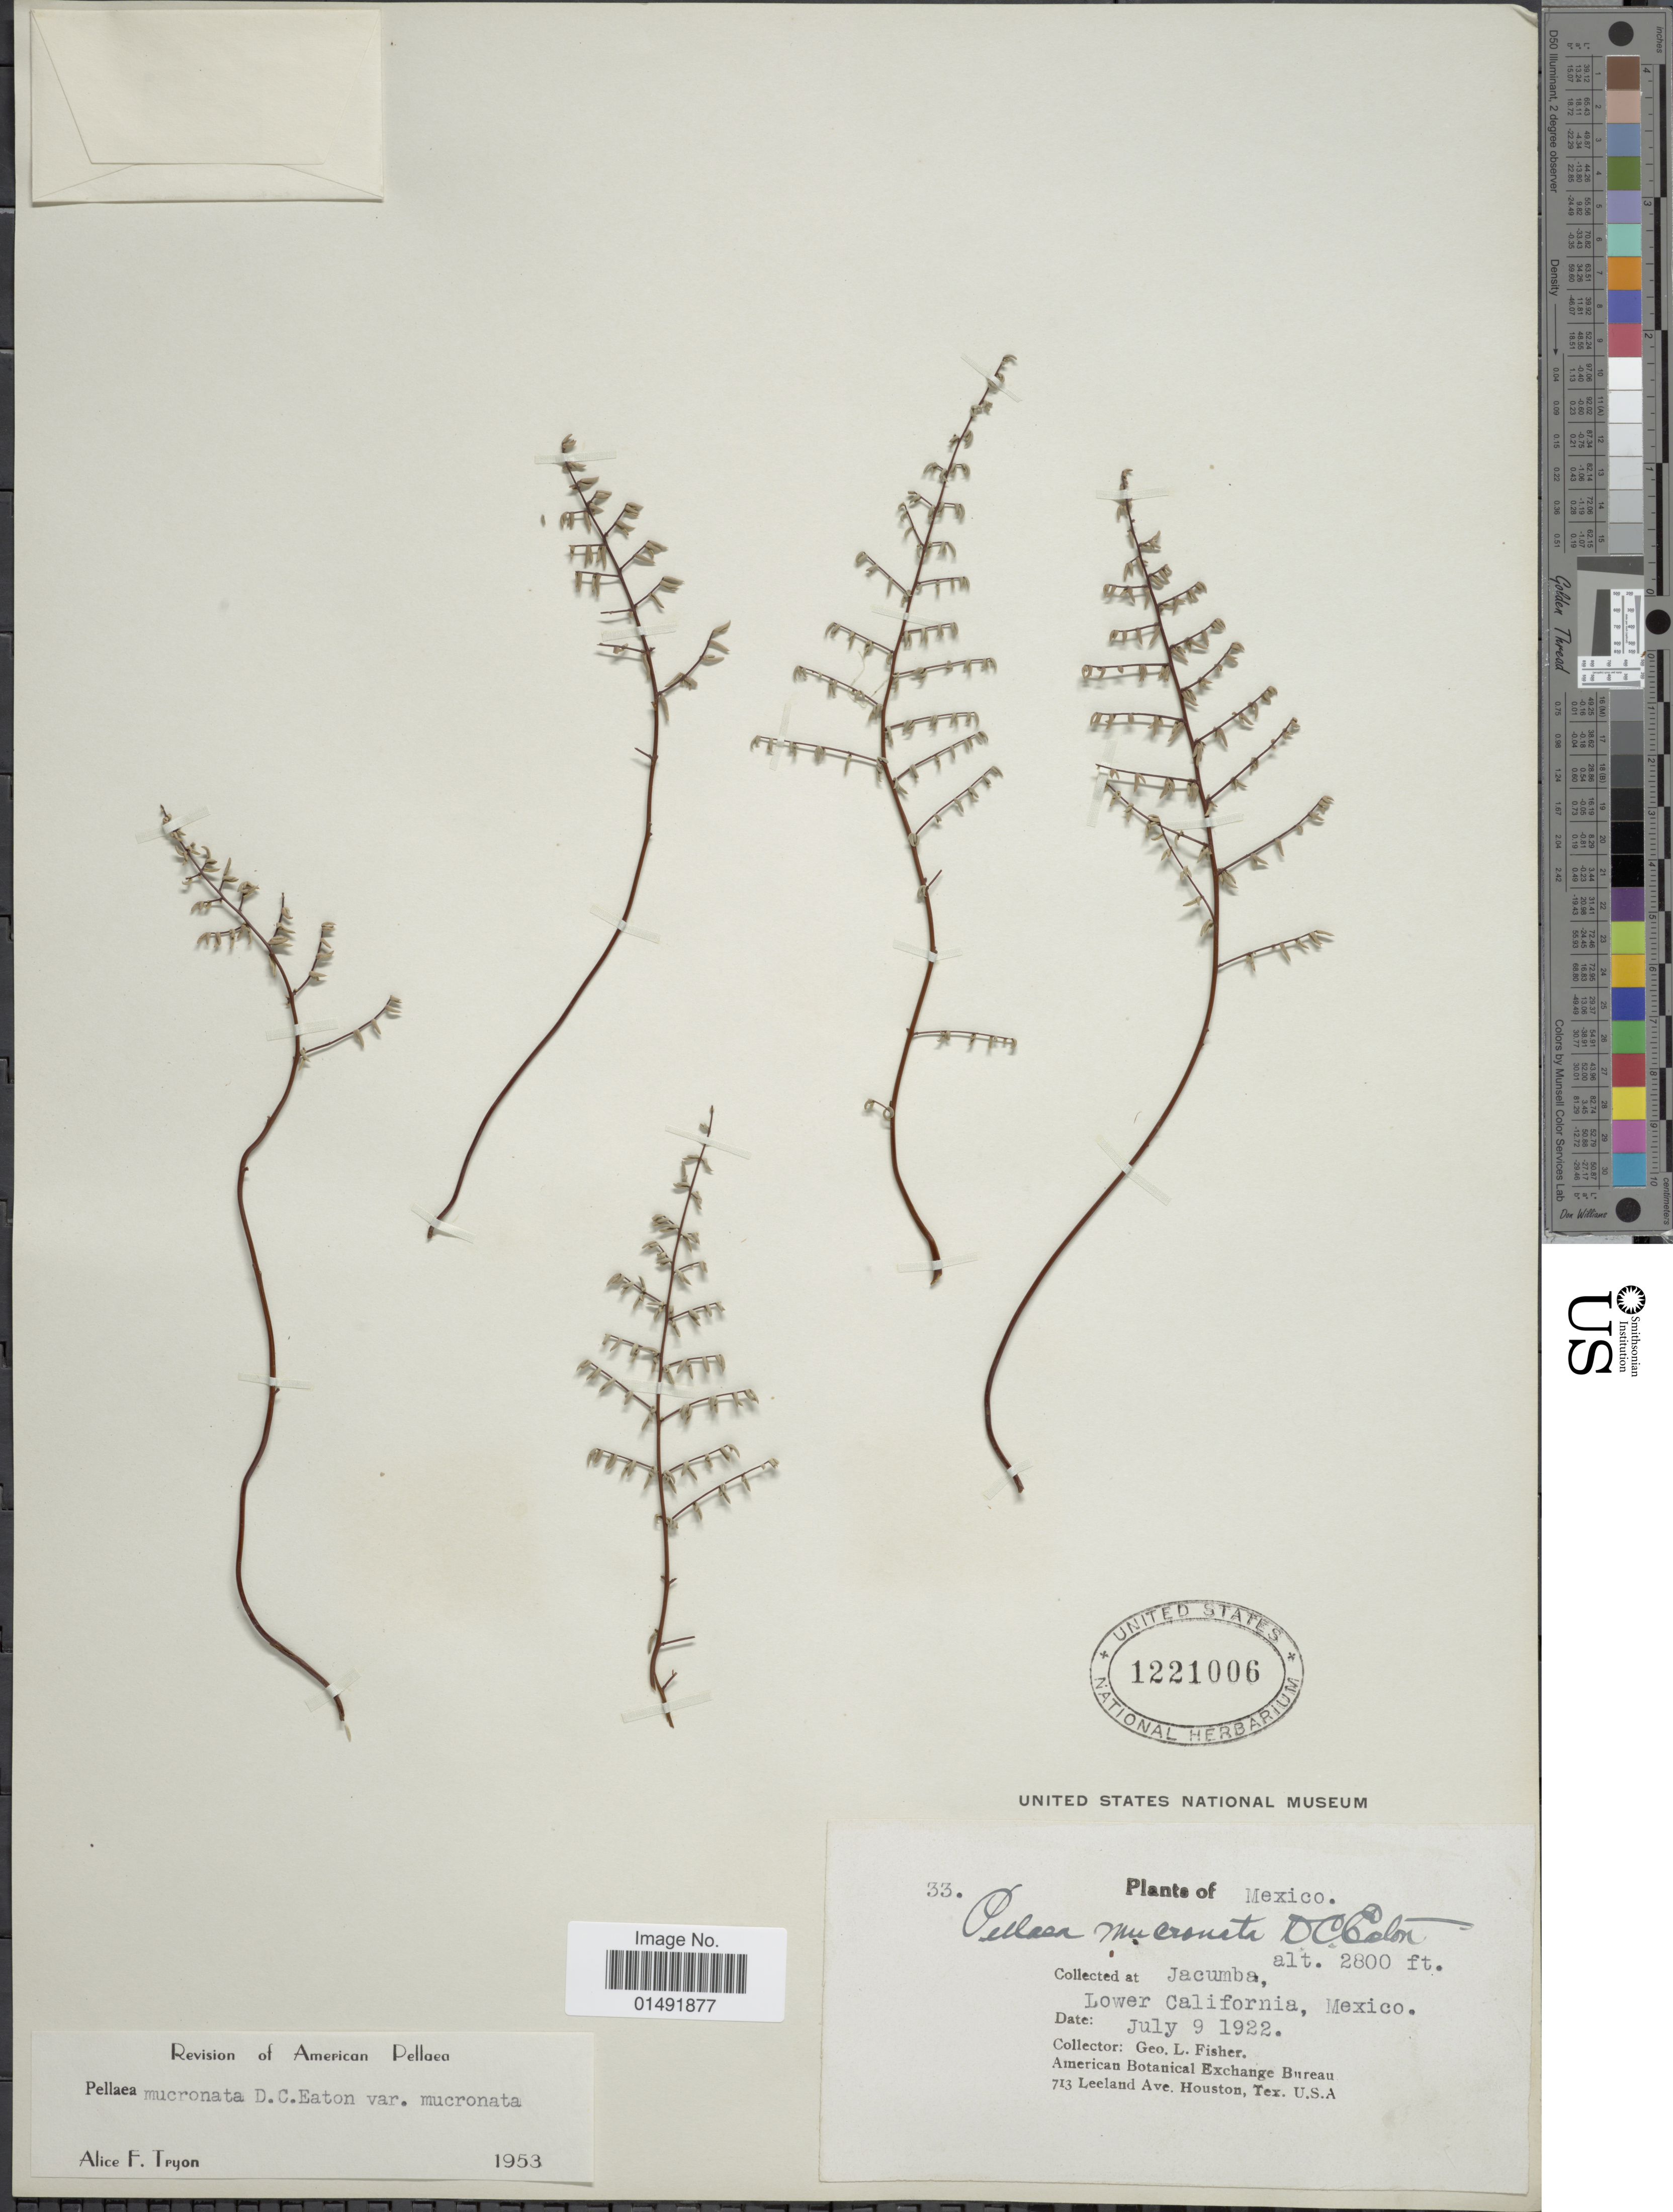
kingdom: Plantae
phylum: Tracheophyta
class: Polypodiopsida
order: Polypodiales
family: Pteridaceae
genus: Pellaea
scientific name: Pellaea mucronata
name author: (D.C. Eaton) D.C. Eaton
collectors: G. L. Fisher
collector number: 33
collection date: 1922-07-09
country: Mexico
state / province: Baja California Norte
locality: Jacumba, Lower California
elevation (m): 853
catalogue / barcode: US 1221006